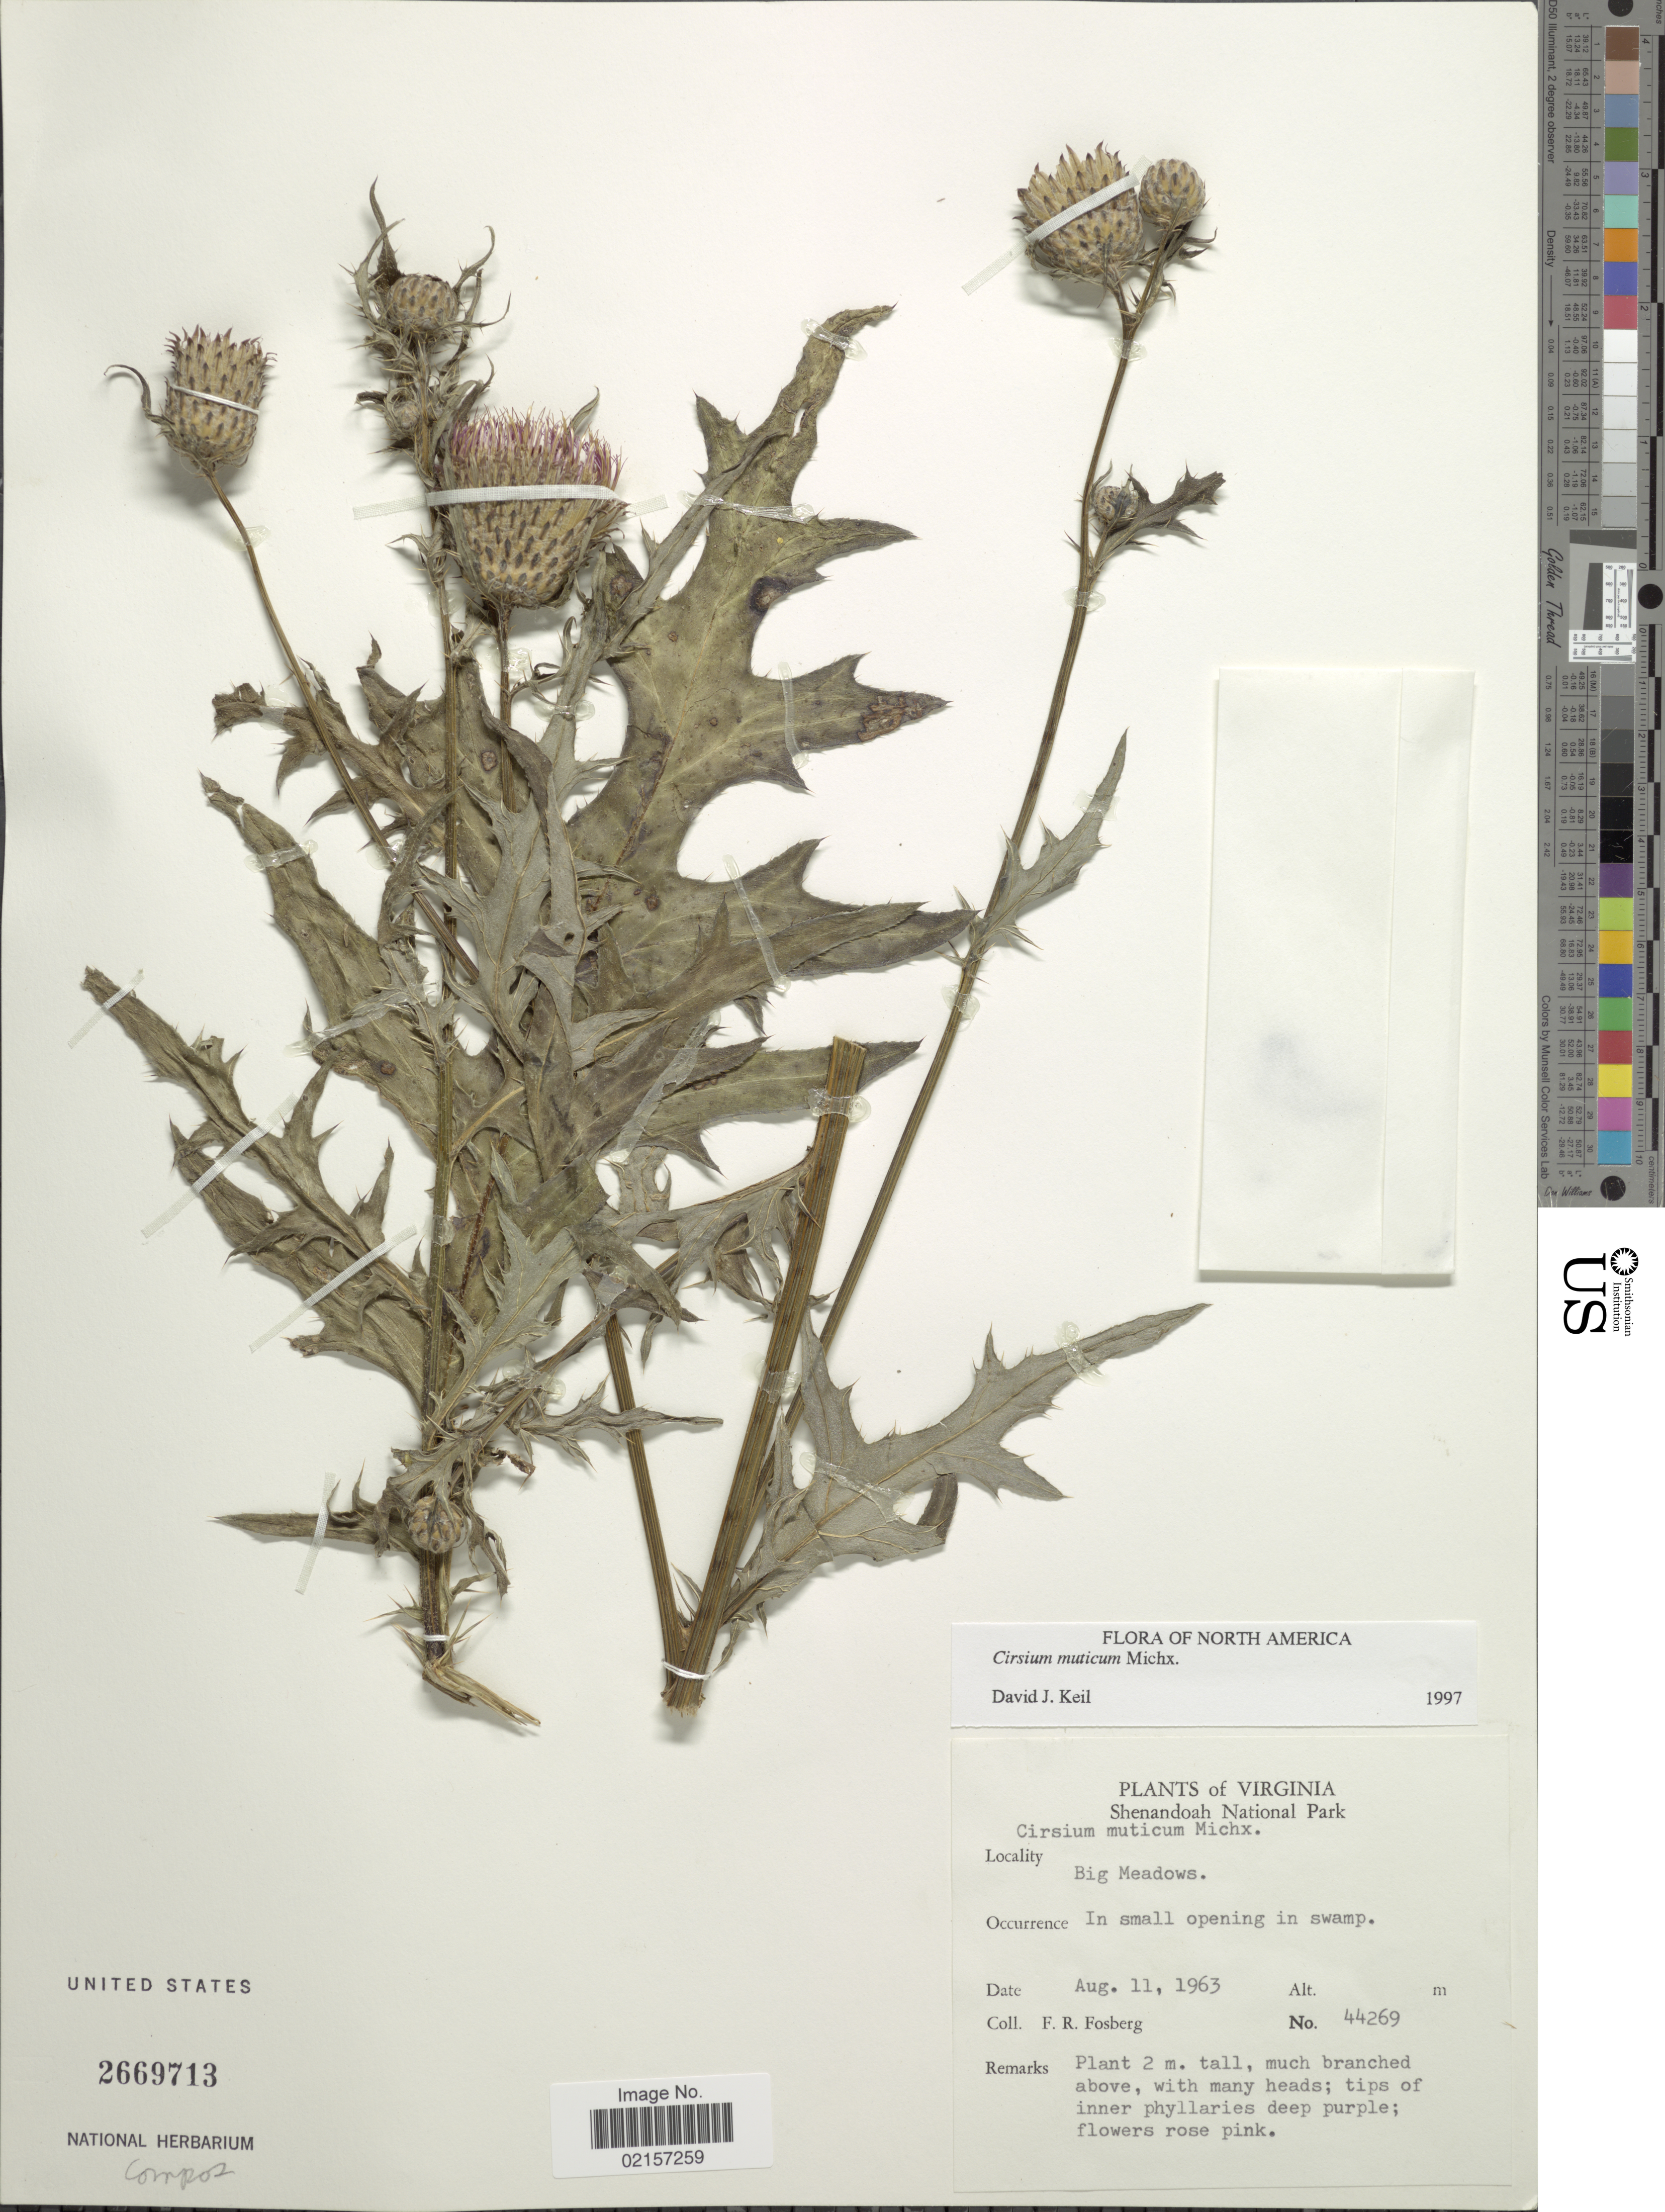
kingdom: Plantae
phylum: Tracheophyta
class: Magnoliopsida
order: Asterales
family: Asteraceae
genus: Cirsium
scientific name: Cirsium muticum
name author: Michx.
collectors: F. R. Fosberg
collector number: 44269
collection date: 1963-08-11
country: United States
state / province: Virginia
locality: Shenandoah National Park, Big Meadows, in small opening in swamp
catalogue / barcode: US 2669713